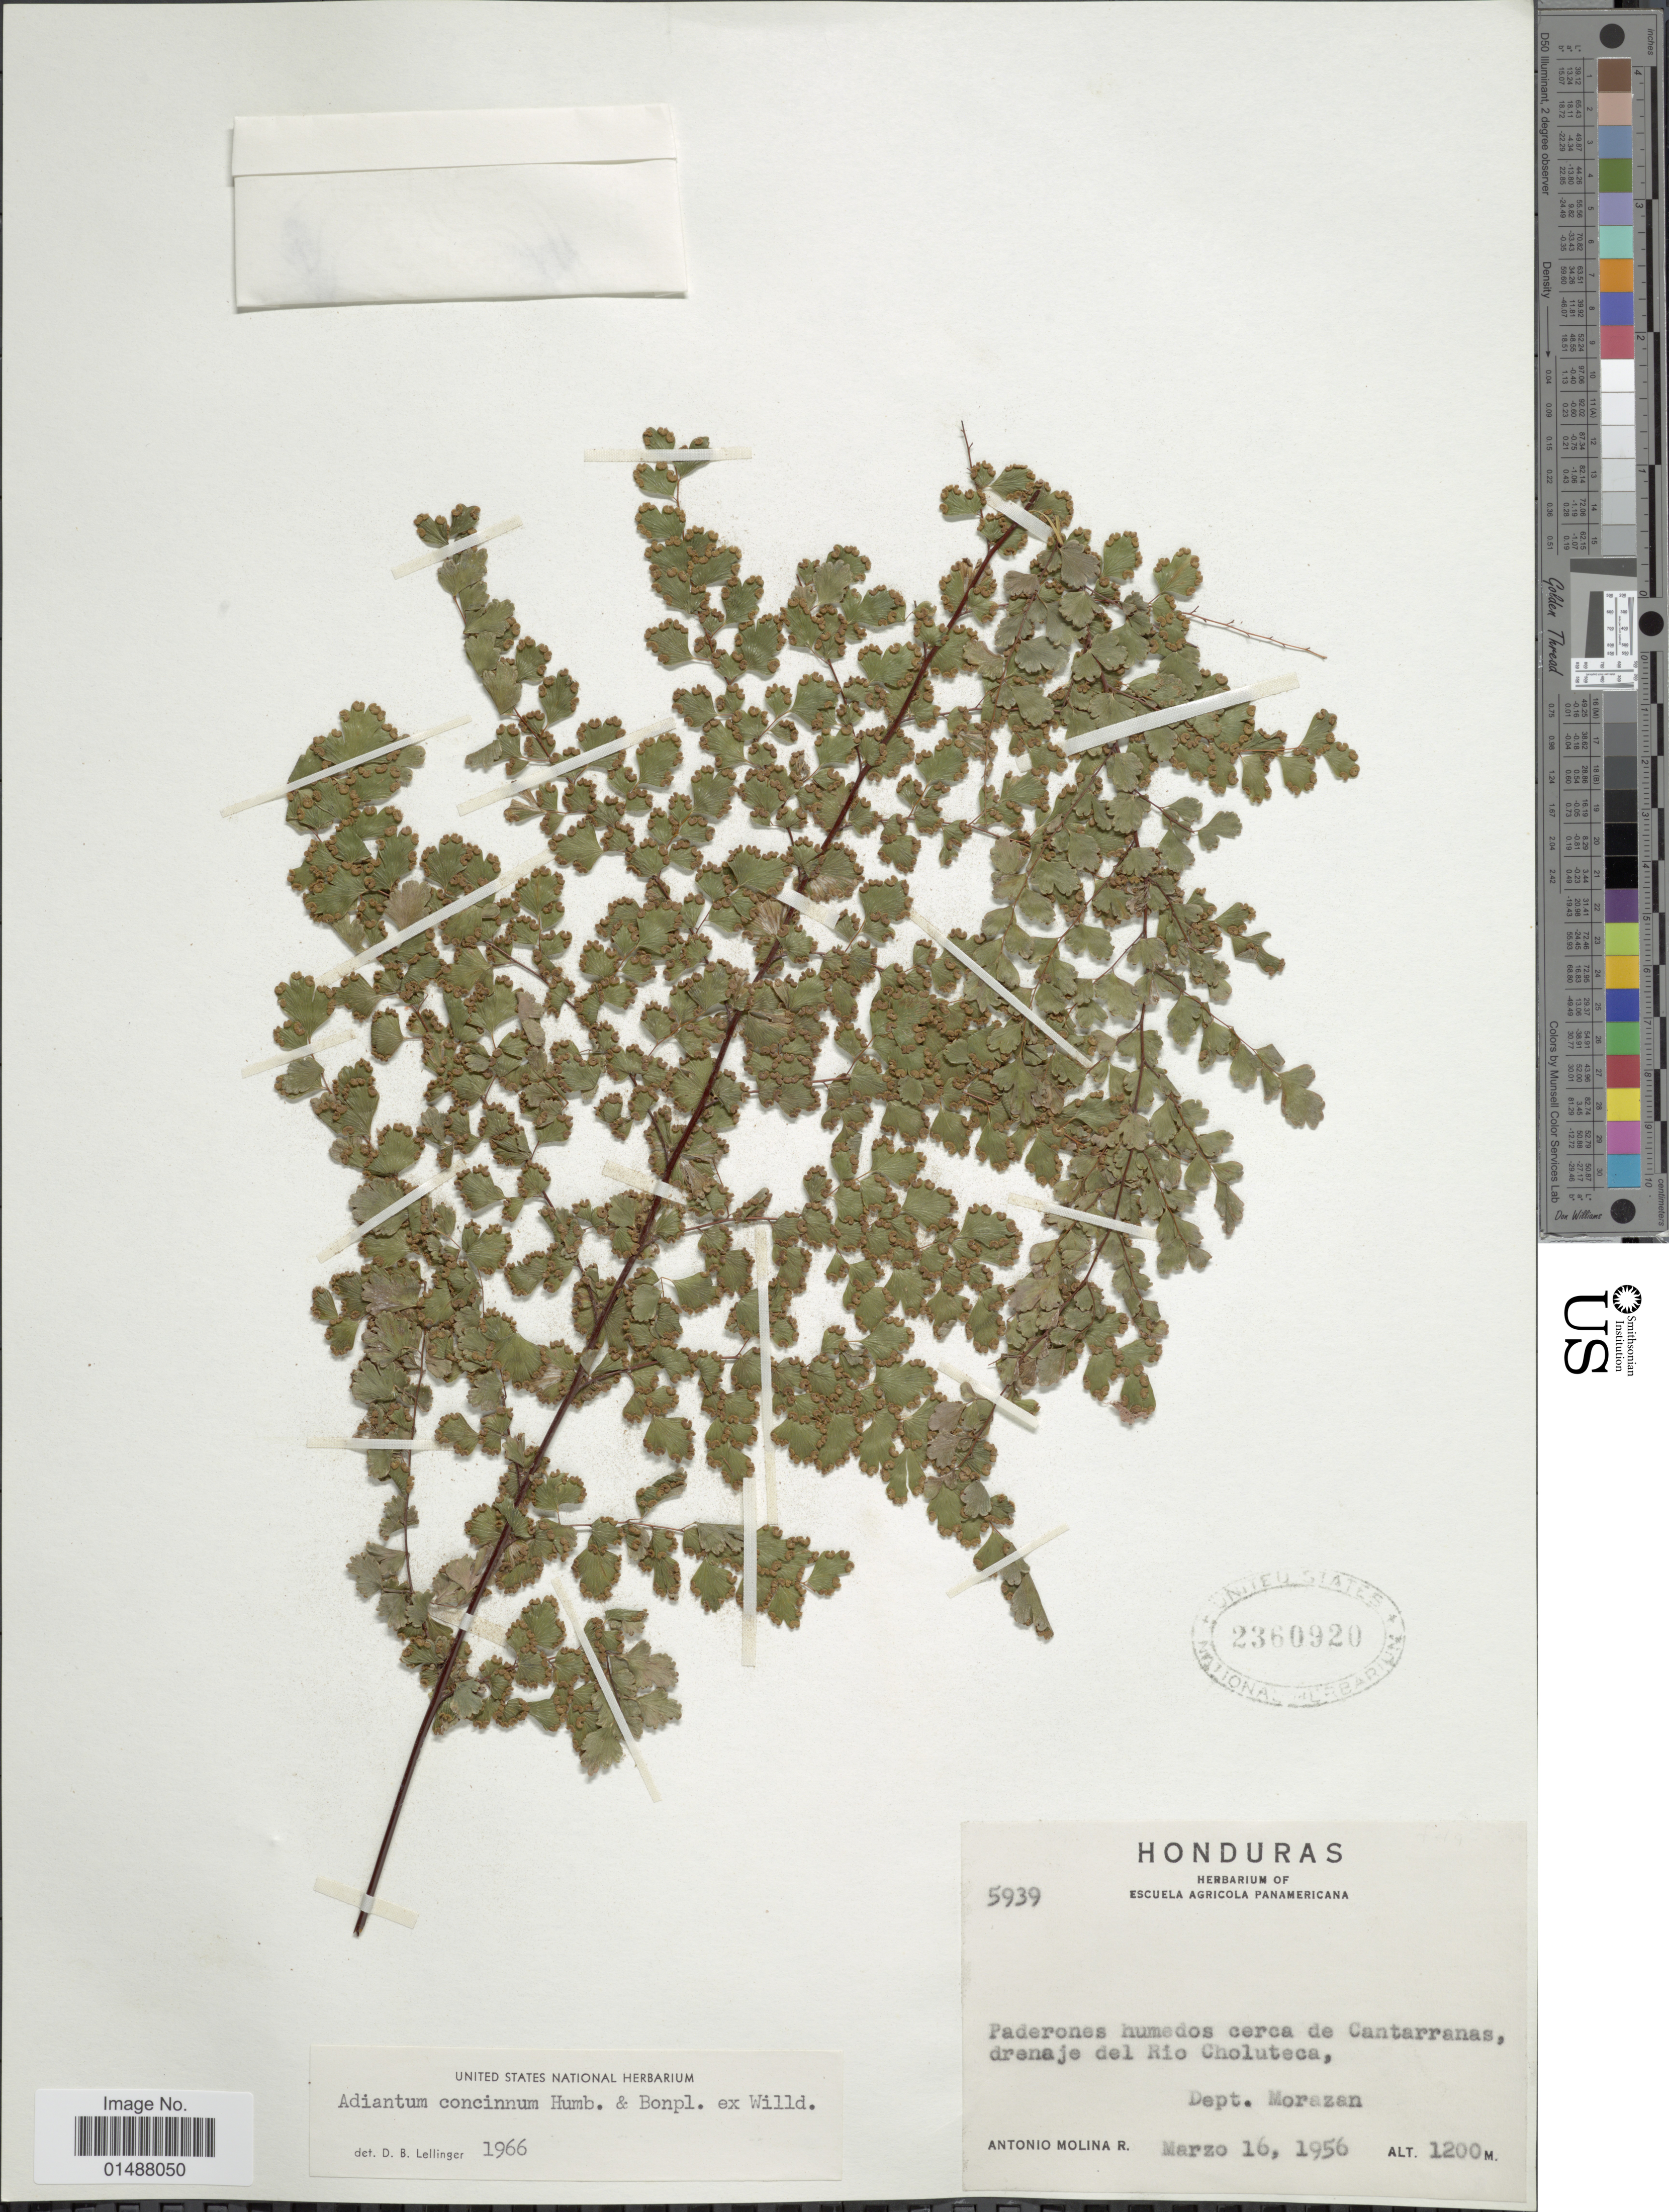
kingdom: Plantae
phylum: Tracheophyta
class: Polypodiopsida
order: Polypodiales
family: Pteridaceae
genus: Adiantum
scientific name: Adiantum concinnum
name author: Humb. & Bonpl. ex Willd.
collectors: A. Molina R.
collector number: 5939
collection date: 1956-03-16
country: El Salvador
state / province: Morazan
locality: Paderonas humedos cerca de Cantarranas drenaja del Rio Choluteca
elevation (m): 1200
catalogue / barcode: US 2360920